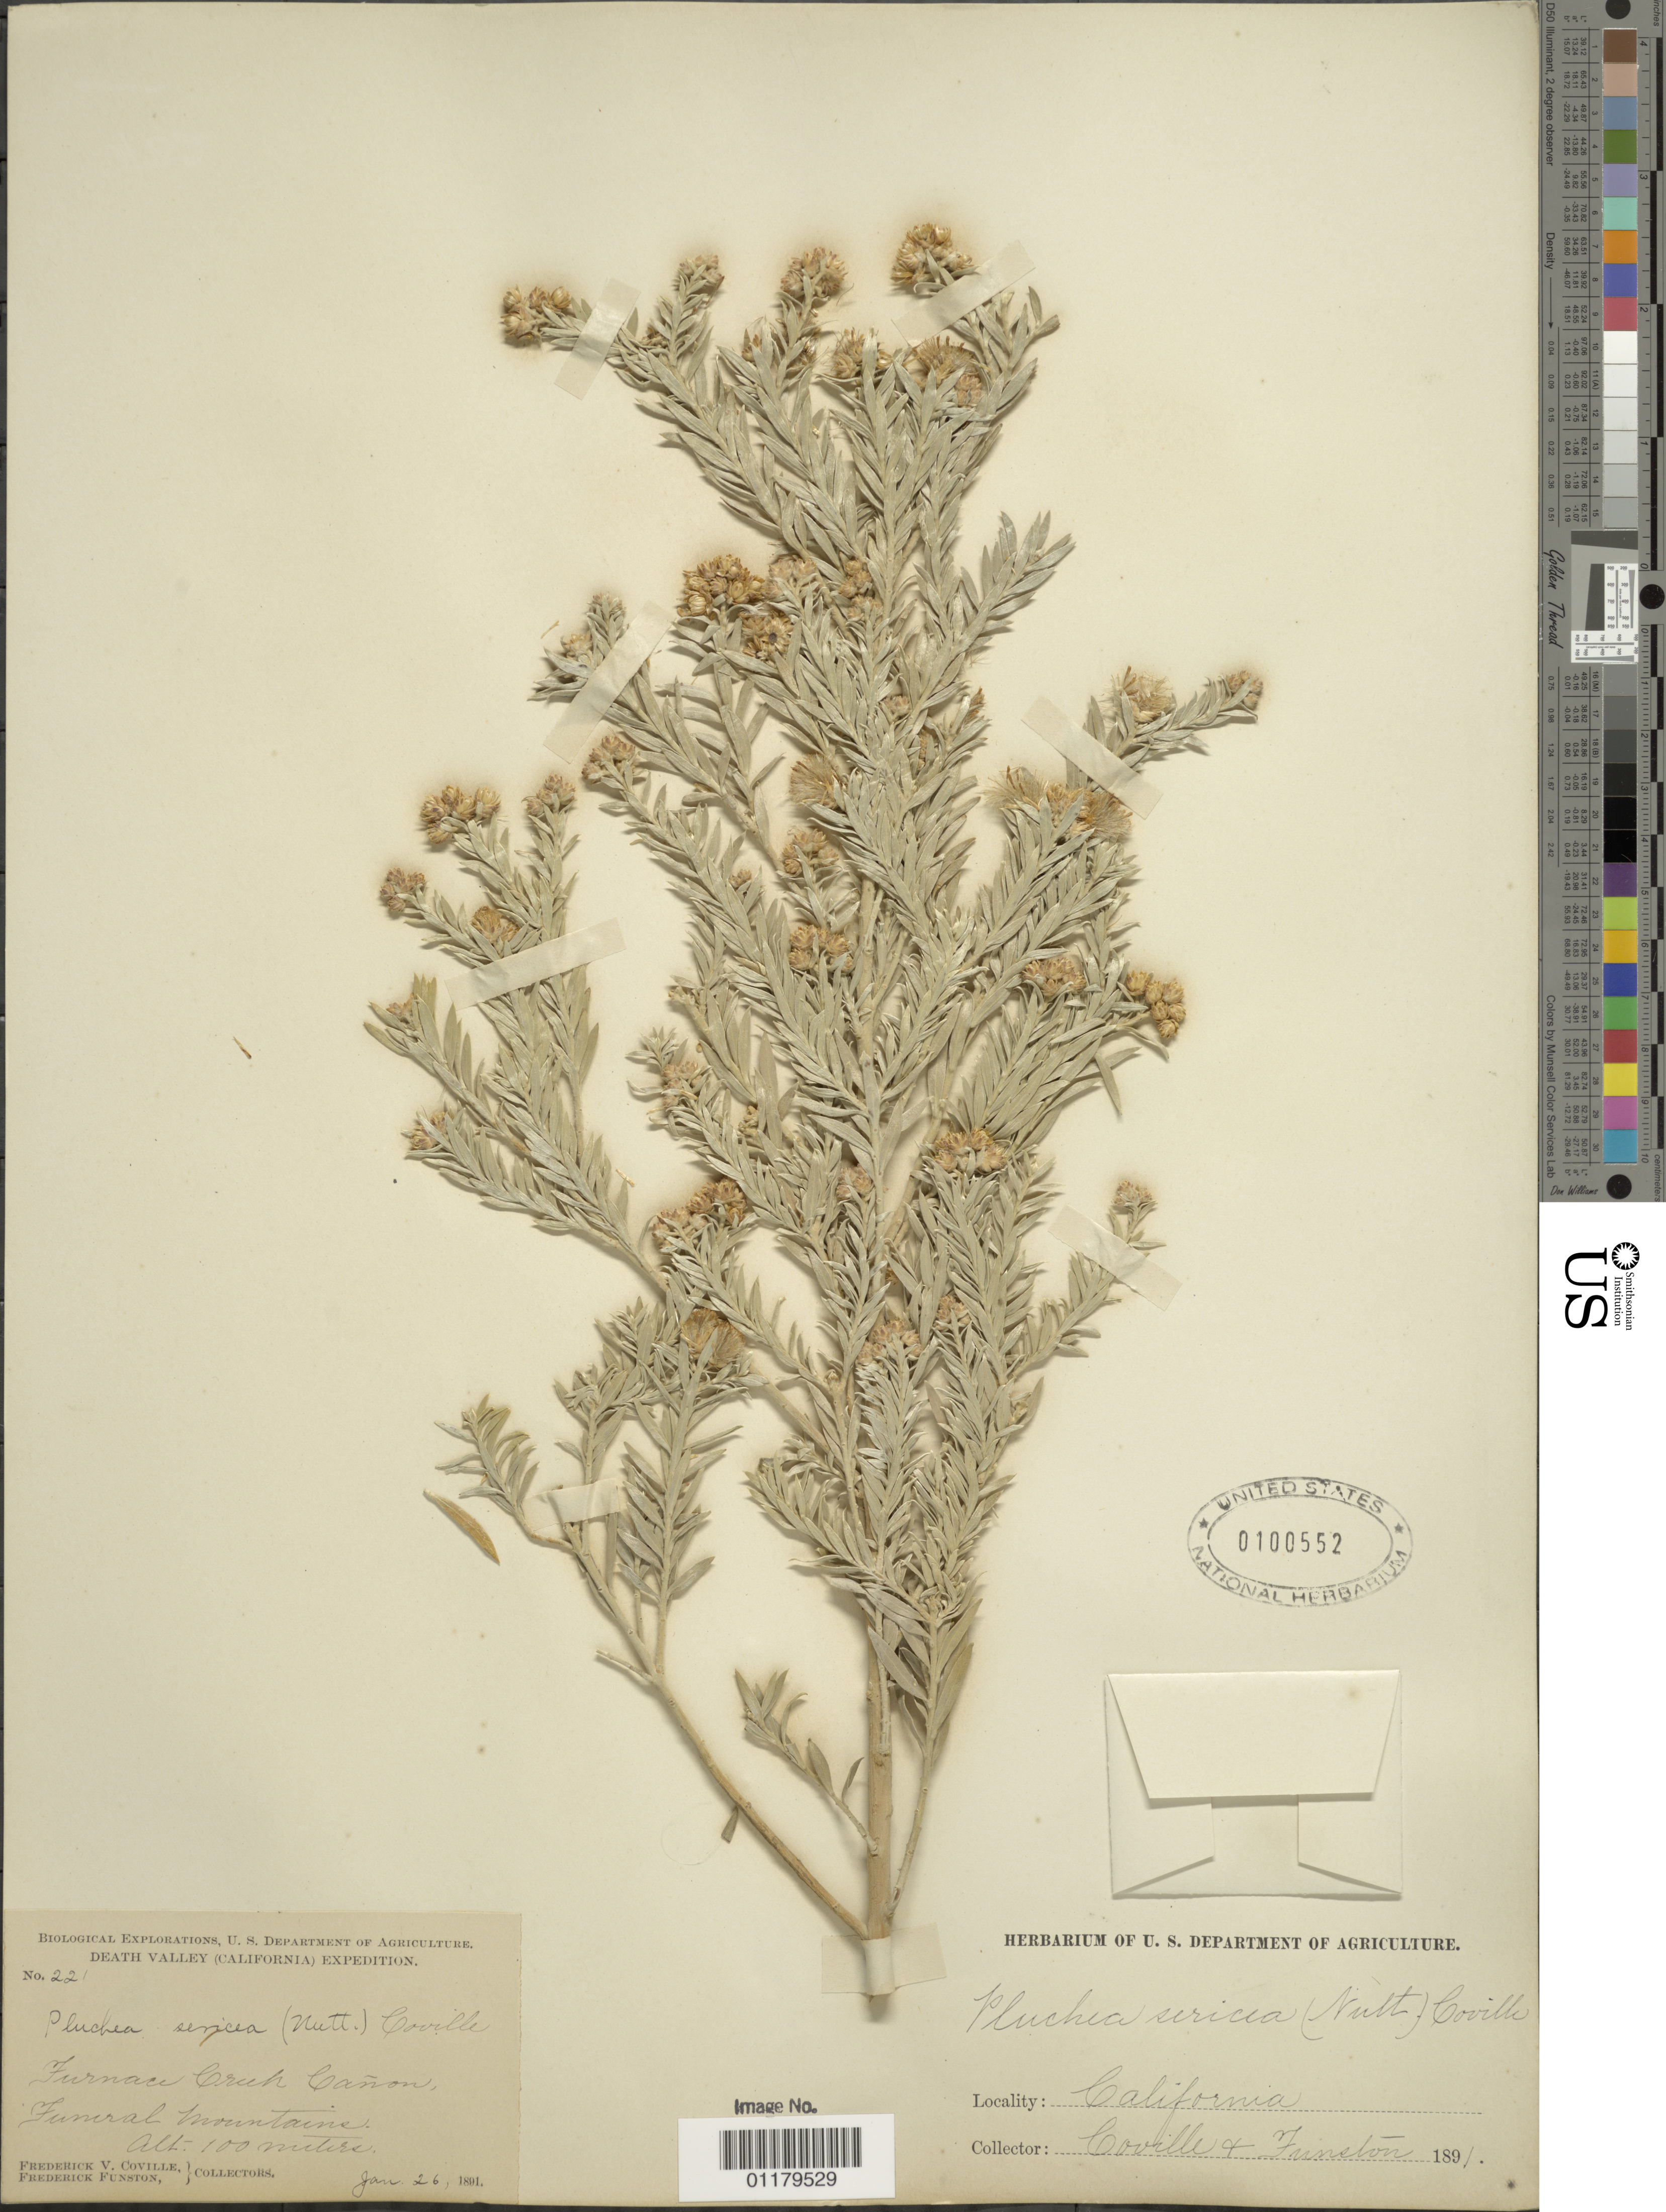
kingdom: Plantae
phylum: Tracheophyta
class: Magnoliopsida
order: Asterales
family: Asteraceae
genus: Pluchea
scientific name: Pluchea sericea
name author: (Nutt.) Coville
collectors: F. V. Coville & F. Funston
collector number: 221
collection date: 1891-01-26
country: United States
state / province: California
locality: Furnace Creek Canyon, Funeral Mountains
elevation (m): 100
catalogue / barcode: US 100552